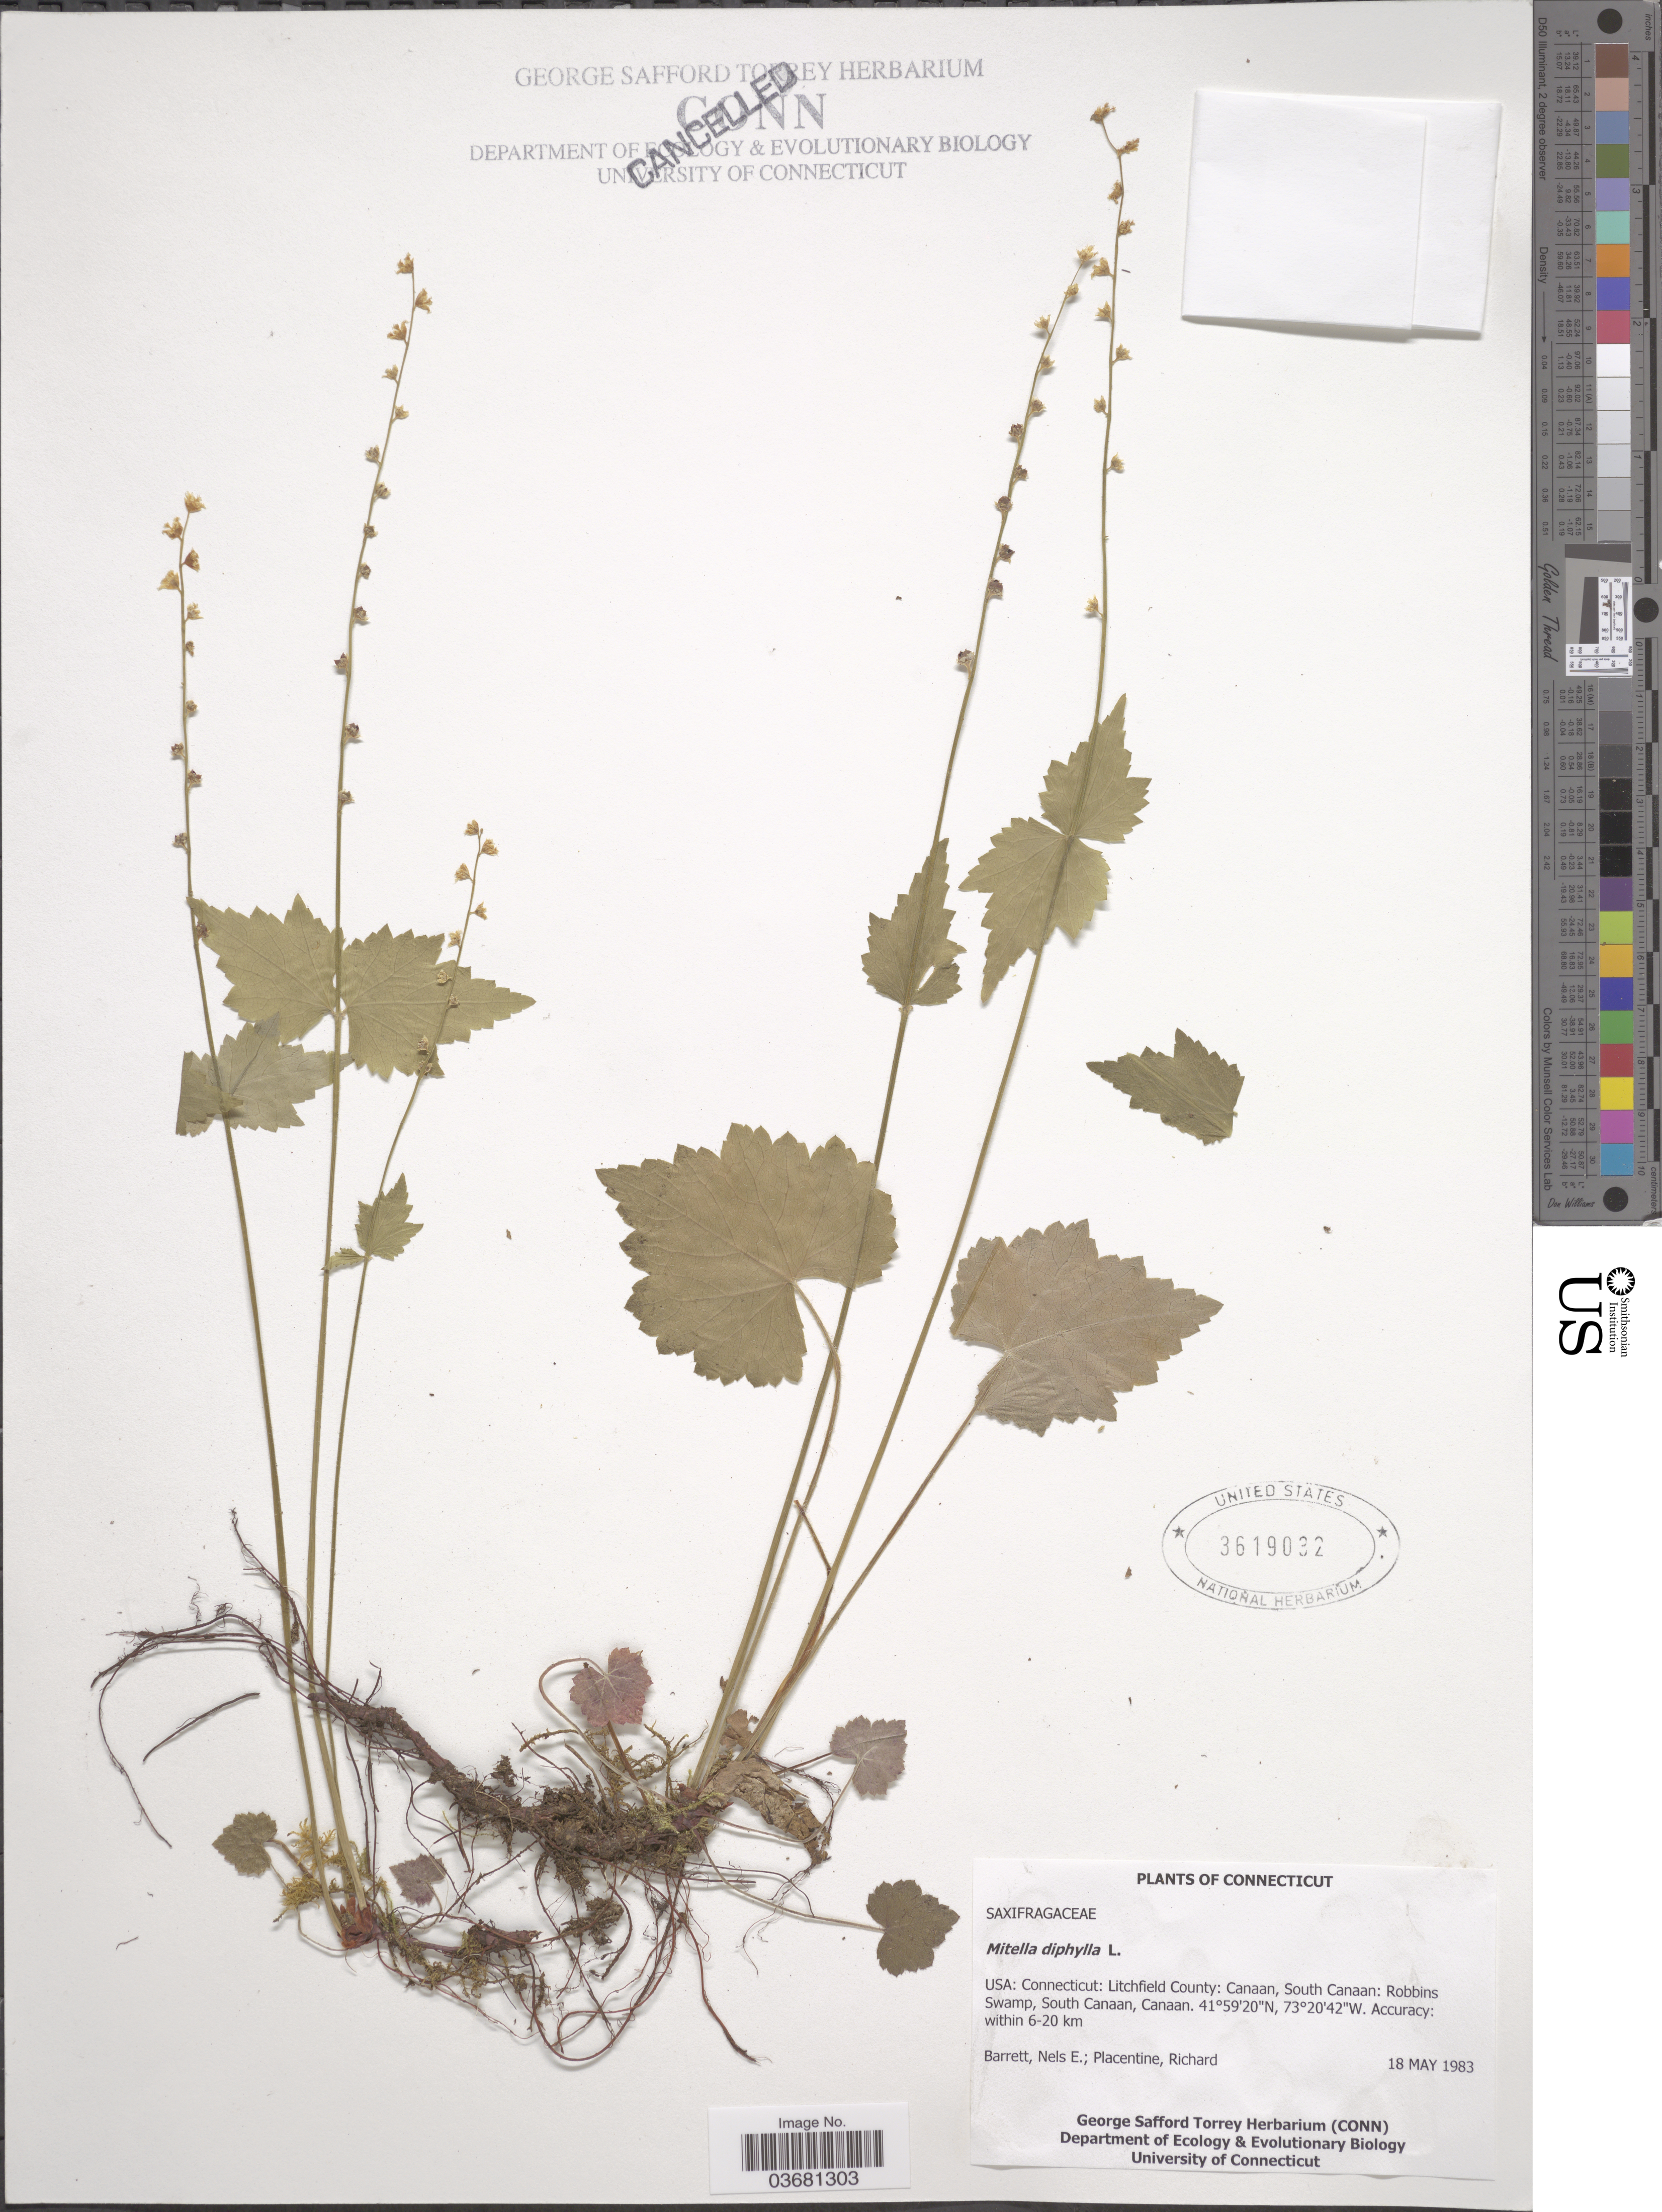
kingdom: Plantae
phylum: Tracheophyta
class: Magnoliopsida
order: Saxifragales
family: Saxifragaceae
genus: Mitella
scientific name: Mitella diphylla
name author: L.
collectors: N. Barrett & R. Placentine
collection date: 1983-05-18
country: United States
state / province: Connecticut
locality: Litchfield County: Canaan, South Canaan: Robbins Swamp, South Canaan, Canaan. Accuracy: within 6-20 km.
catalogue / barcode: US 3619032